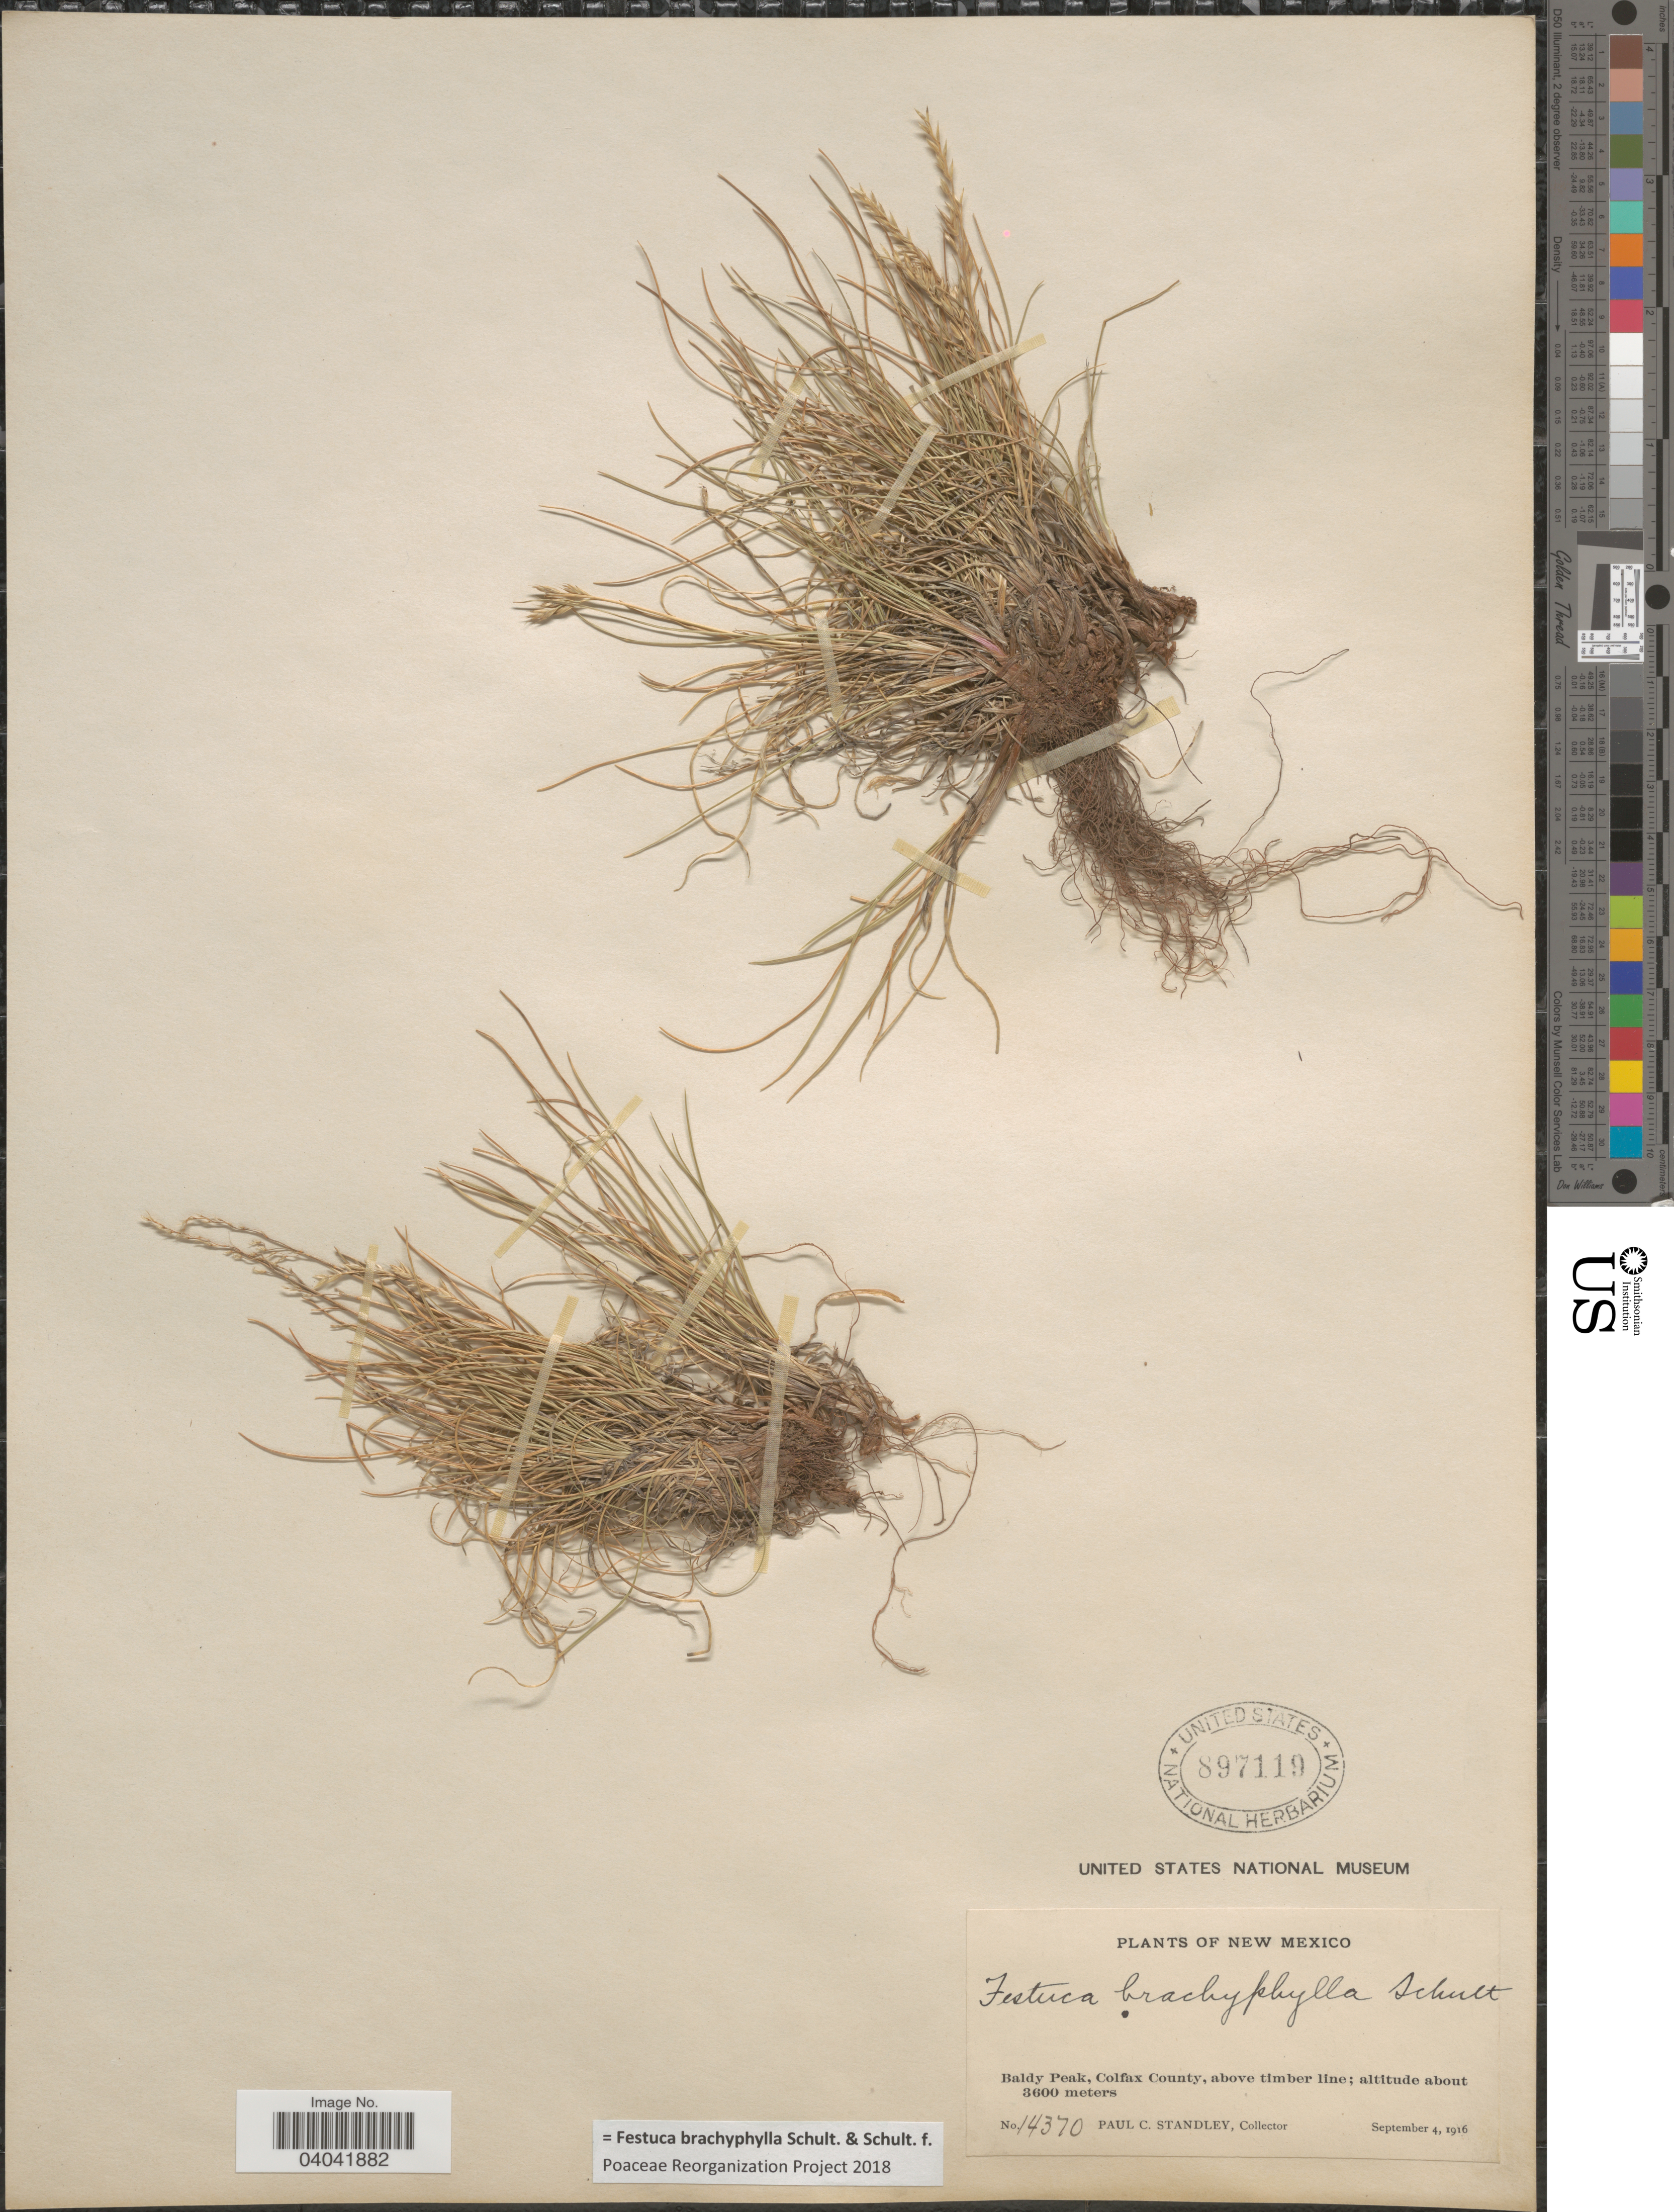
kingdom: Plantae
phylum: Tracheophyta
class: Liliopsida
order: Poales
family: Poaceae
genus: Festuca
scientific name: Festuca brachyphylla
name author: Schult. & Schult. f.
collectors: P. C. Standley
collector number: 14370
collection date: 1916-09-04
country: United States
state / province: New Mexico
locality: Baldy Peak, Colfax County, above timber line.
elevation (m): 3600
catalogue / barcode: US 897119